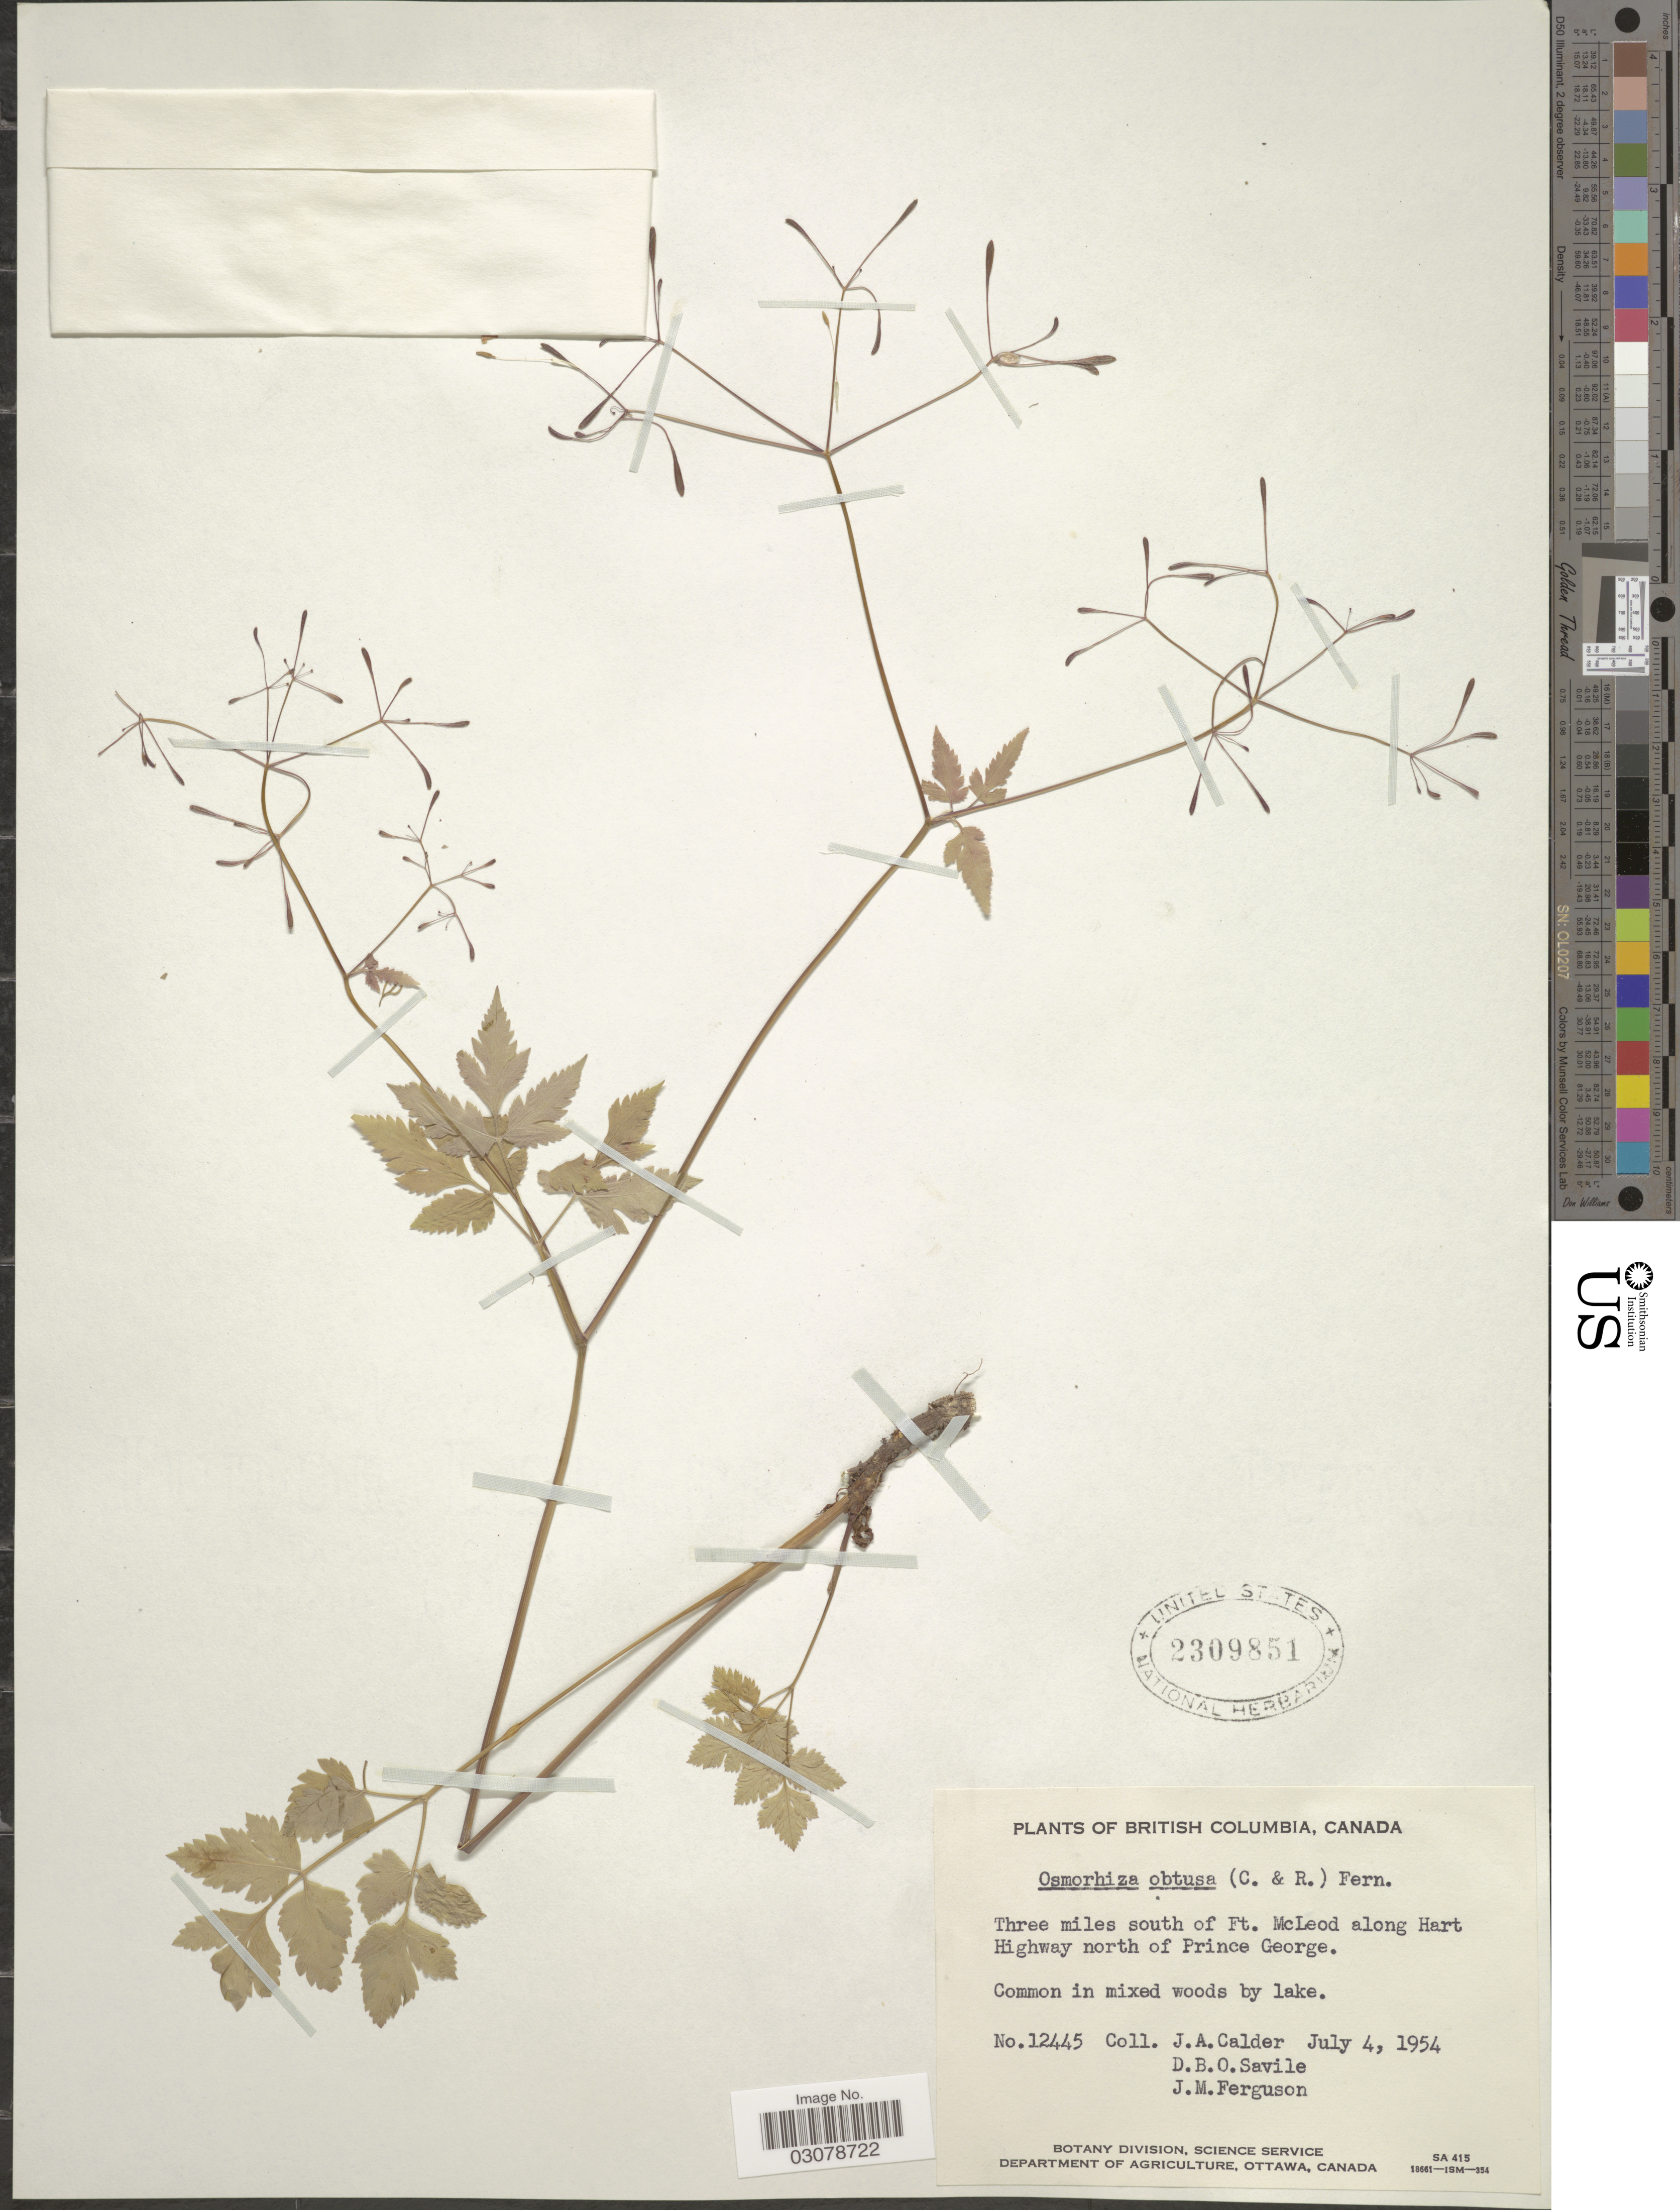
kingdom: Plantae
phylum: Tracheophyta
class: Magnoliopsida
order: Apiales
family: Apiaceae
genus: Osmorhiza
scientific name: Osmorhiza obtusa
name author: (J.M. Coult. & Rose) Fernald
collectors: J. A. Calder, D. Savile & J. M. Ferguson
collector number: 12445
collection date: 1954-07-04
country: Canada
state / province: British Columbia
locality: Three miles south of Ft. McLeod along Hart Highway north of Prince George.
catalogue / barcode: US 2309851